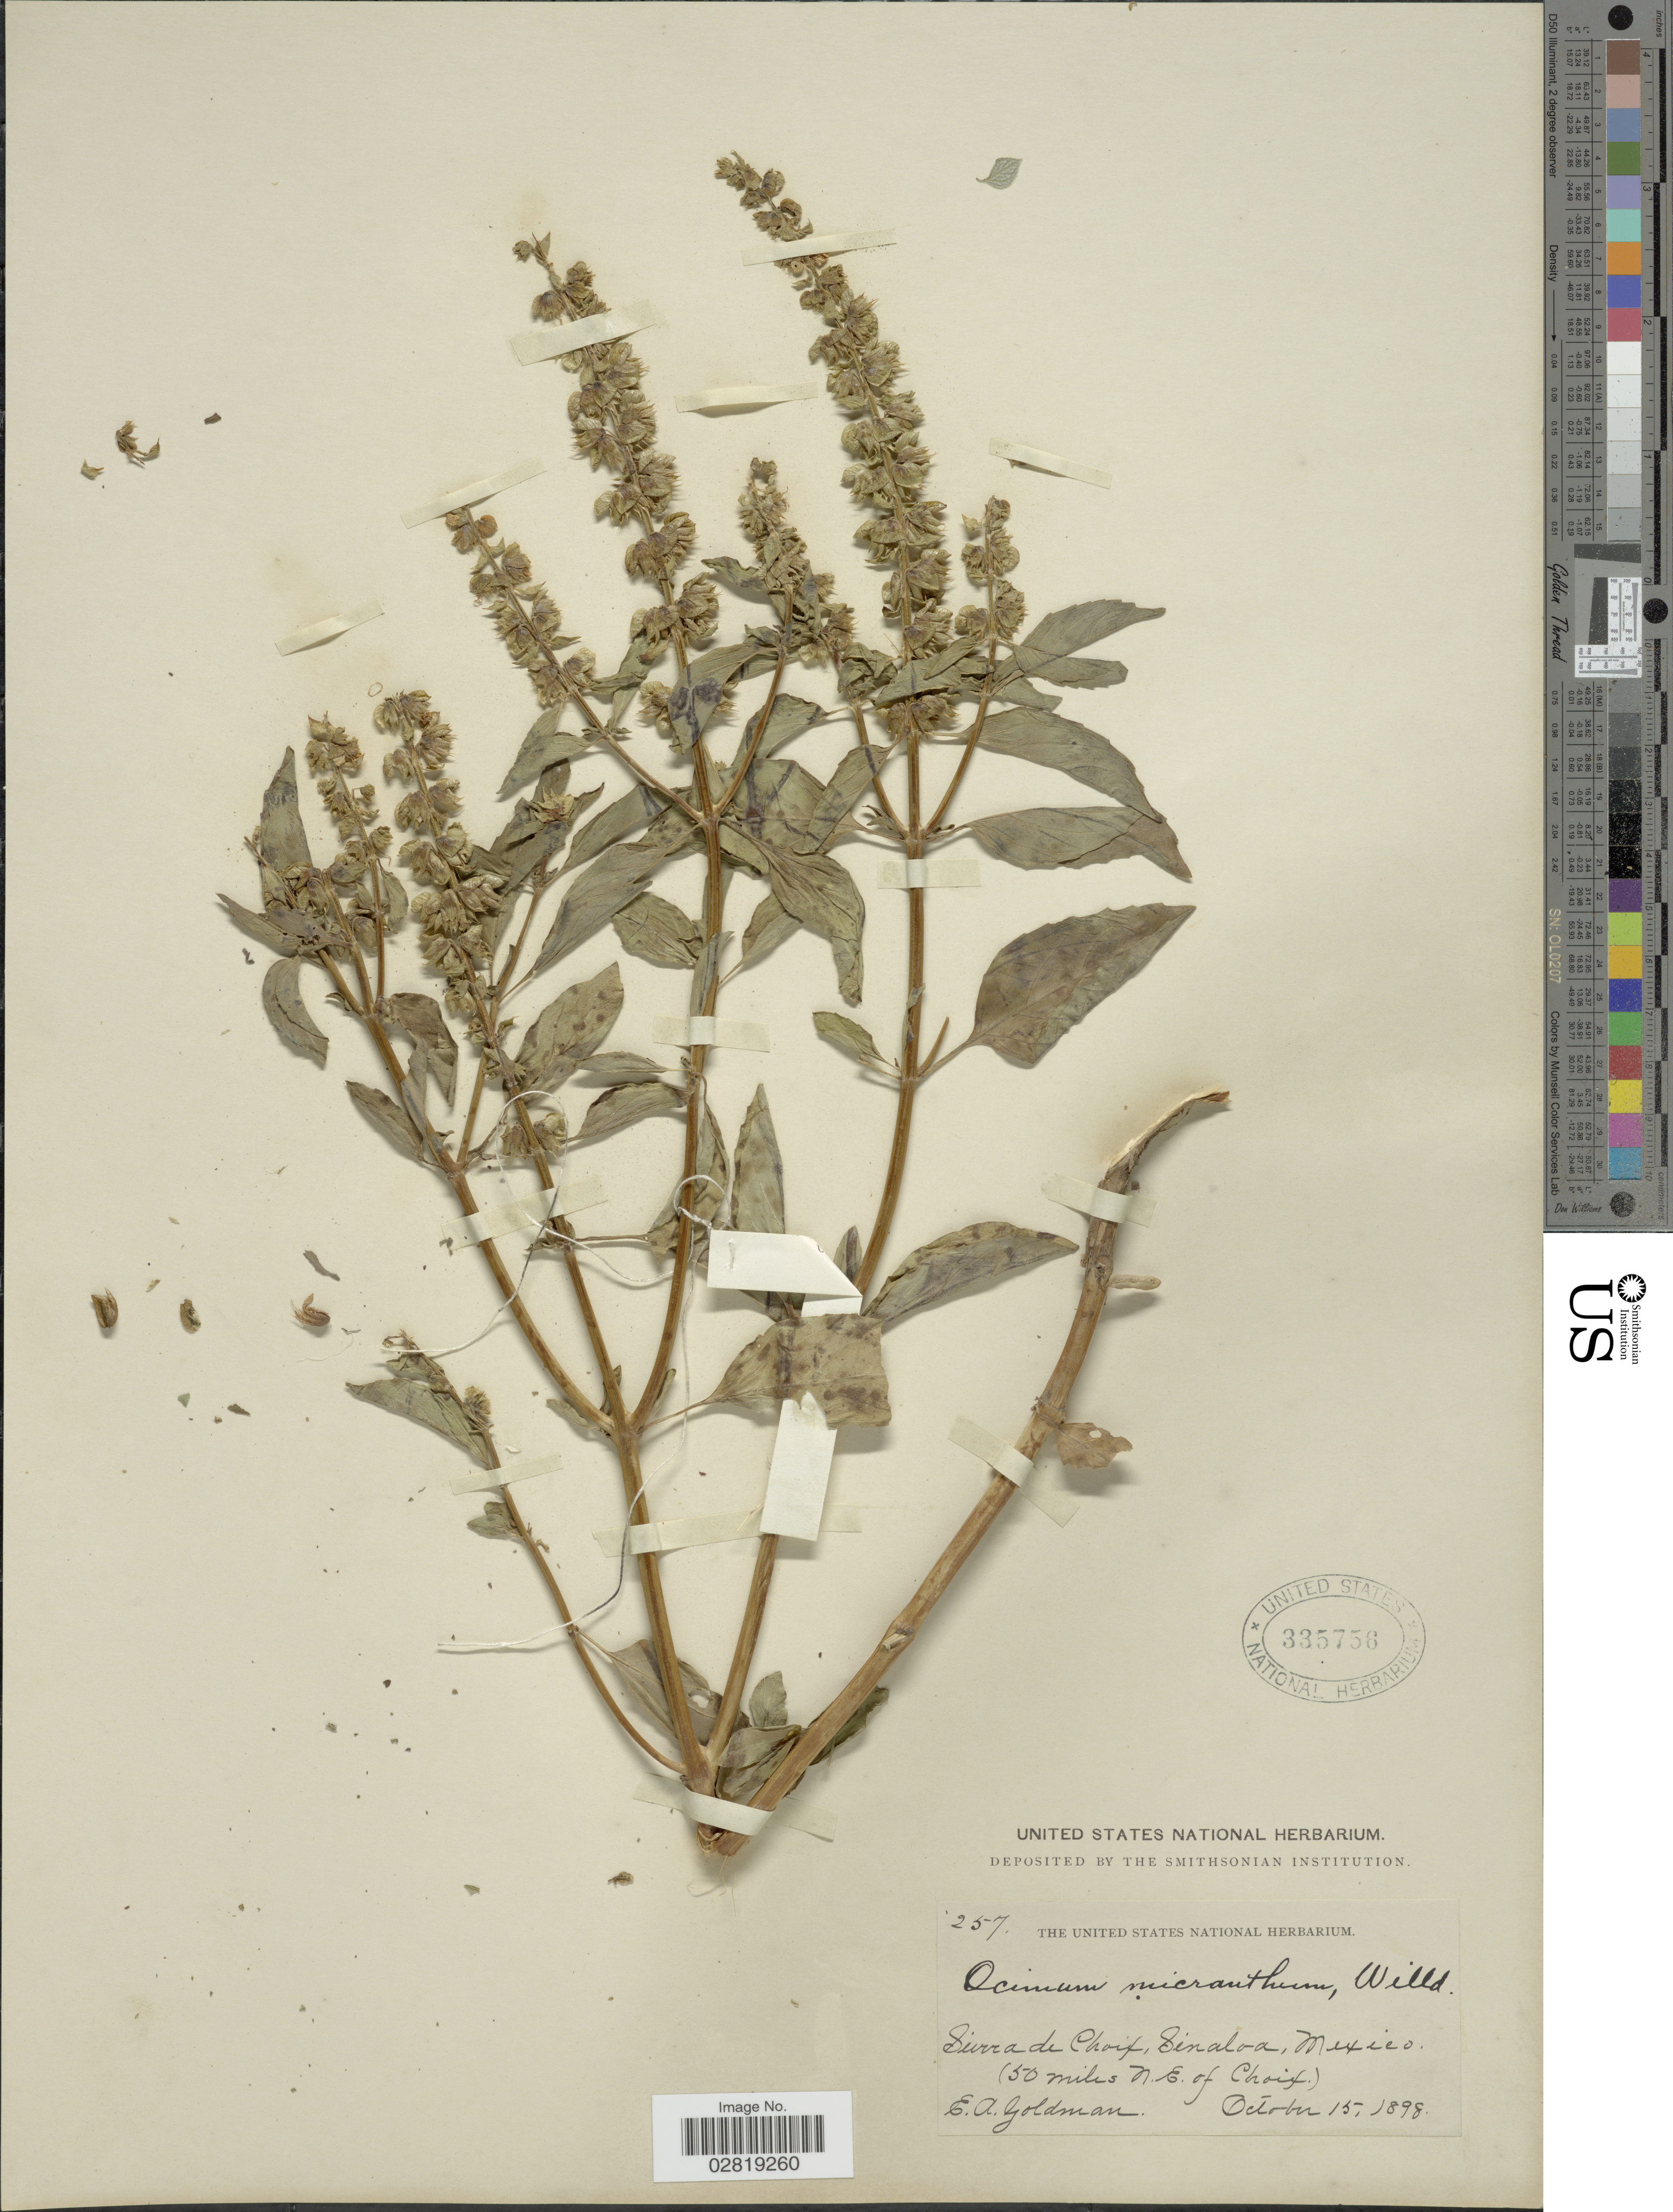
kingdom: Plantae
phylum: Tracheophyta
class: Magnoliopsida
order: Lamiales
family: Lamiaceae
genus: Ocimum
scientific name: Ocimum campechianum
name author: Mill.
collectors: E. A. Goldman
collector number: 257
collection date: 1898-10-15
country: Mexico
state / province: Sinaloa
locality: Sierra de Choix, Sinaloa, (50 miles N.E. of Choix.)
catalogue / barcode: US 335756